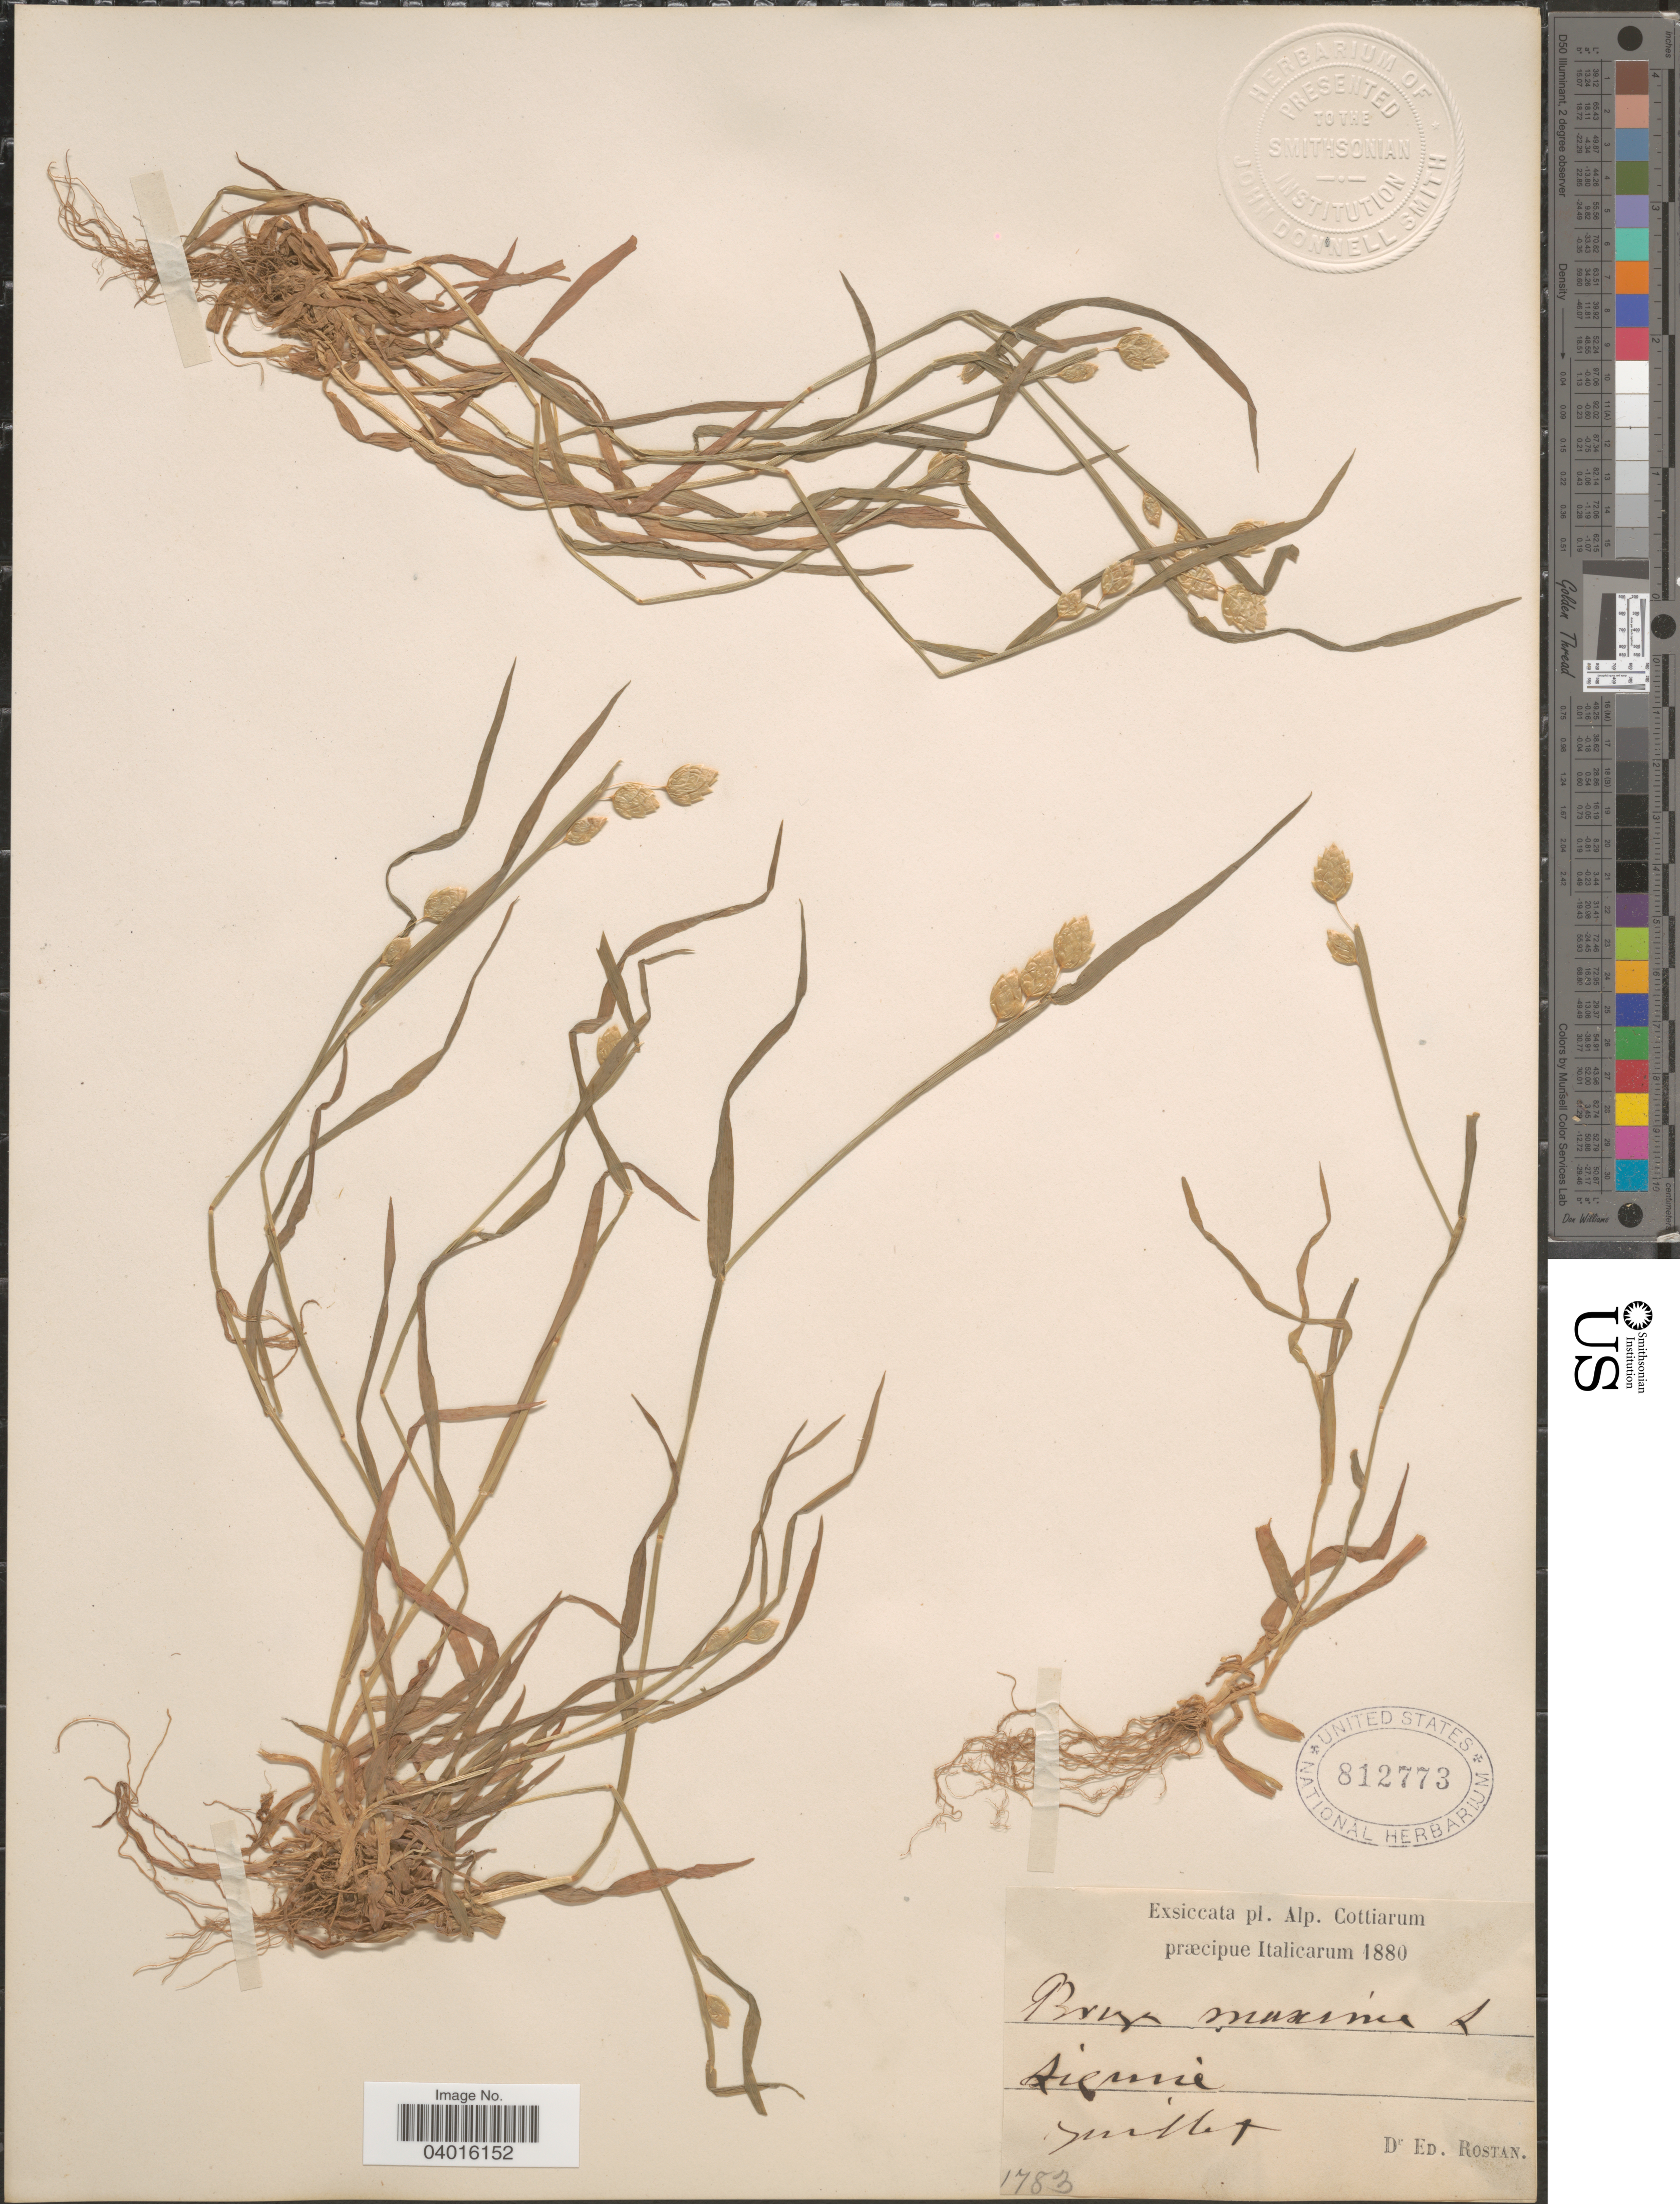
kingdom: Plantae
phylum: Tracheophyta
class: Liliopsida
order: Poales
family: Poaceae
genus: Briza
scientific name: Briza maxima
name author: L.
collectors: E. Rostan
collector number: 1783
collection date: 1880-07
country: Italy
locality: Alp. Cottiarum. Siennie [unsure placement].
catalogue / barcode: US 812773